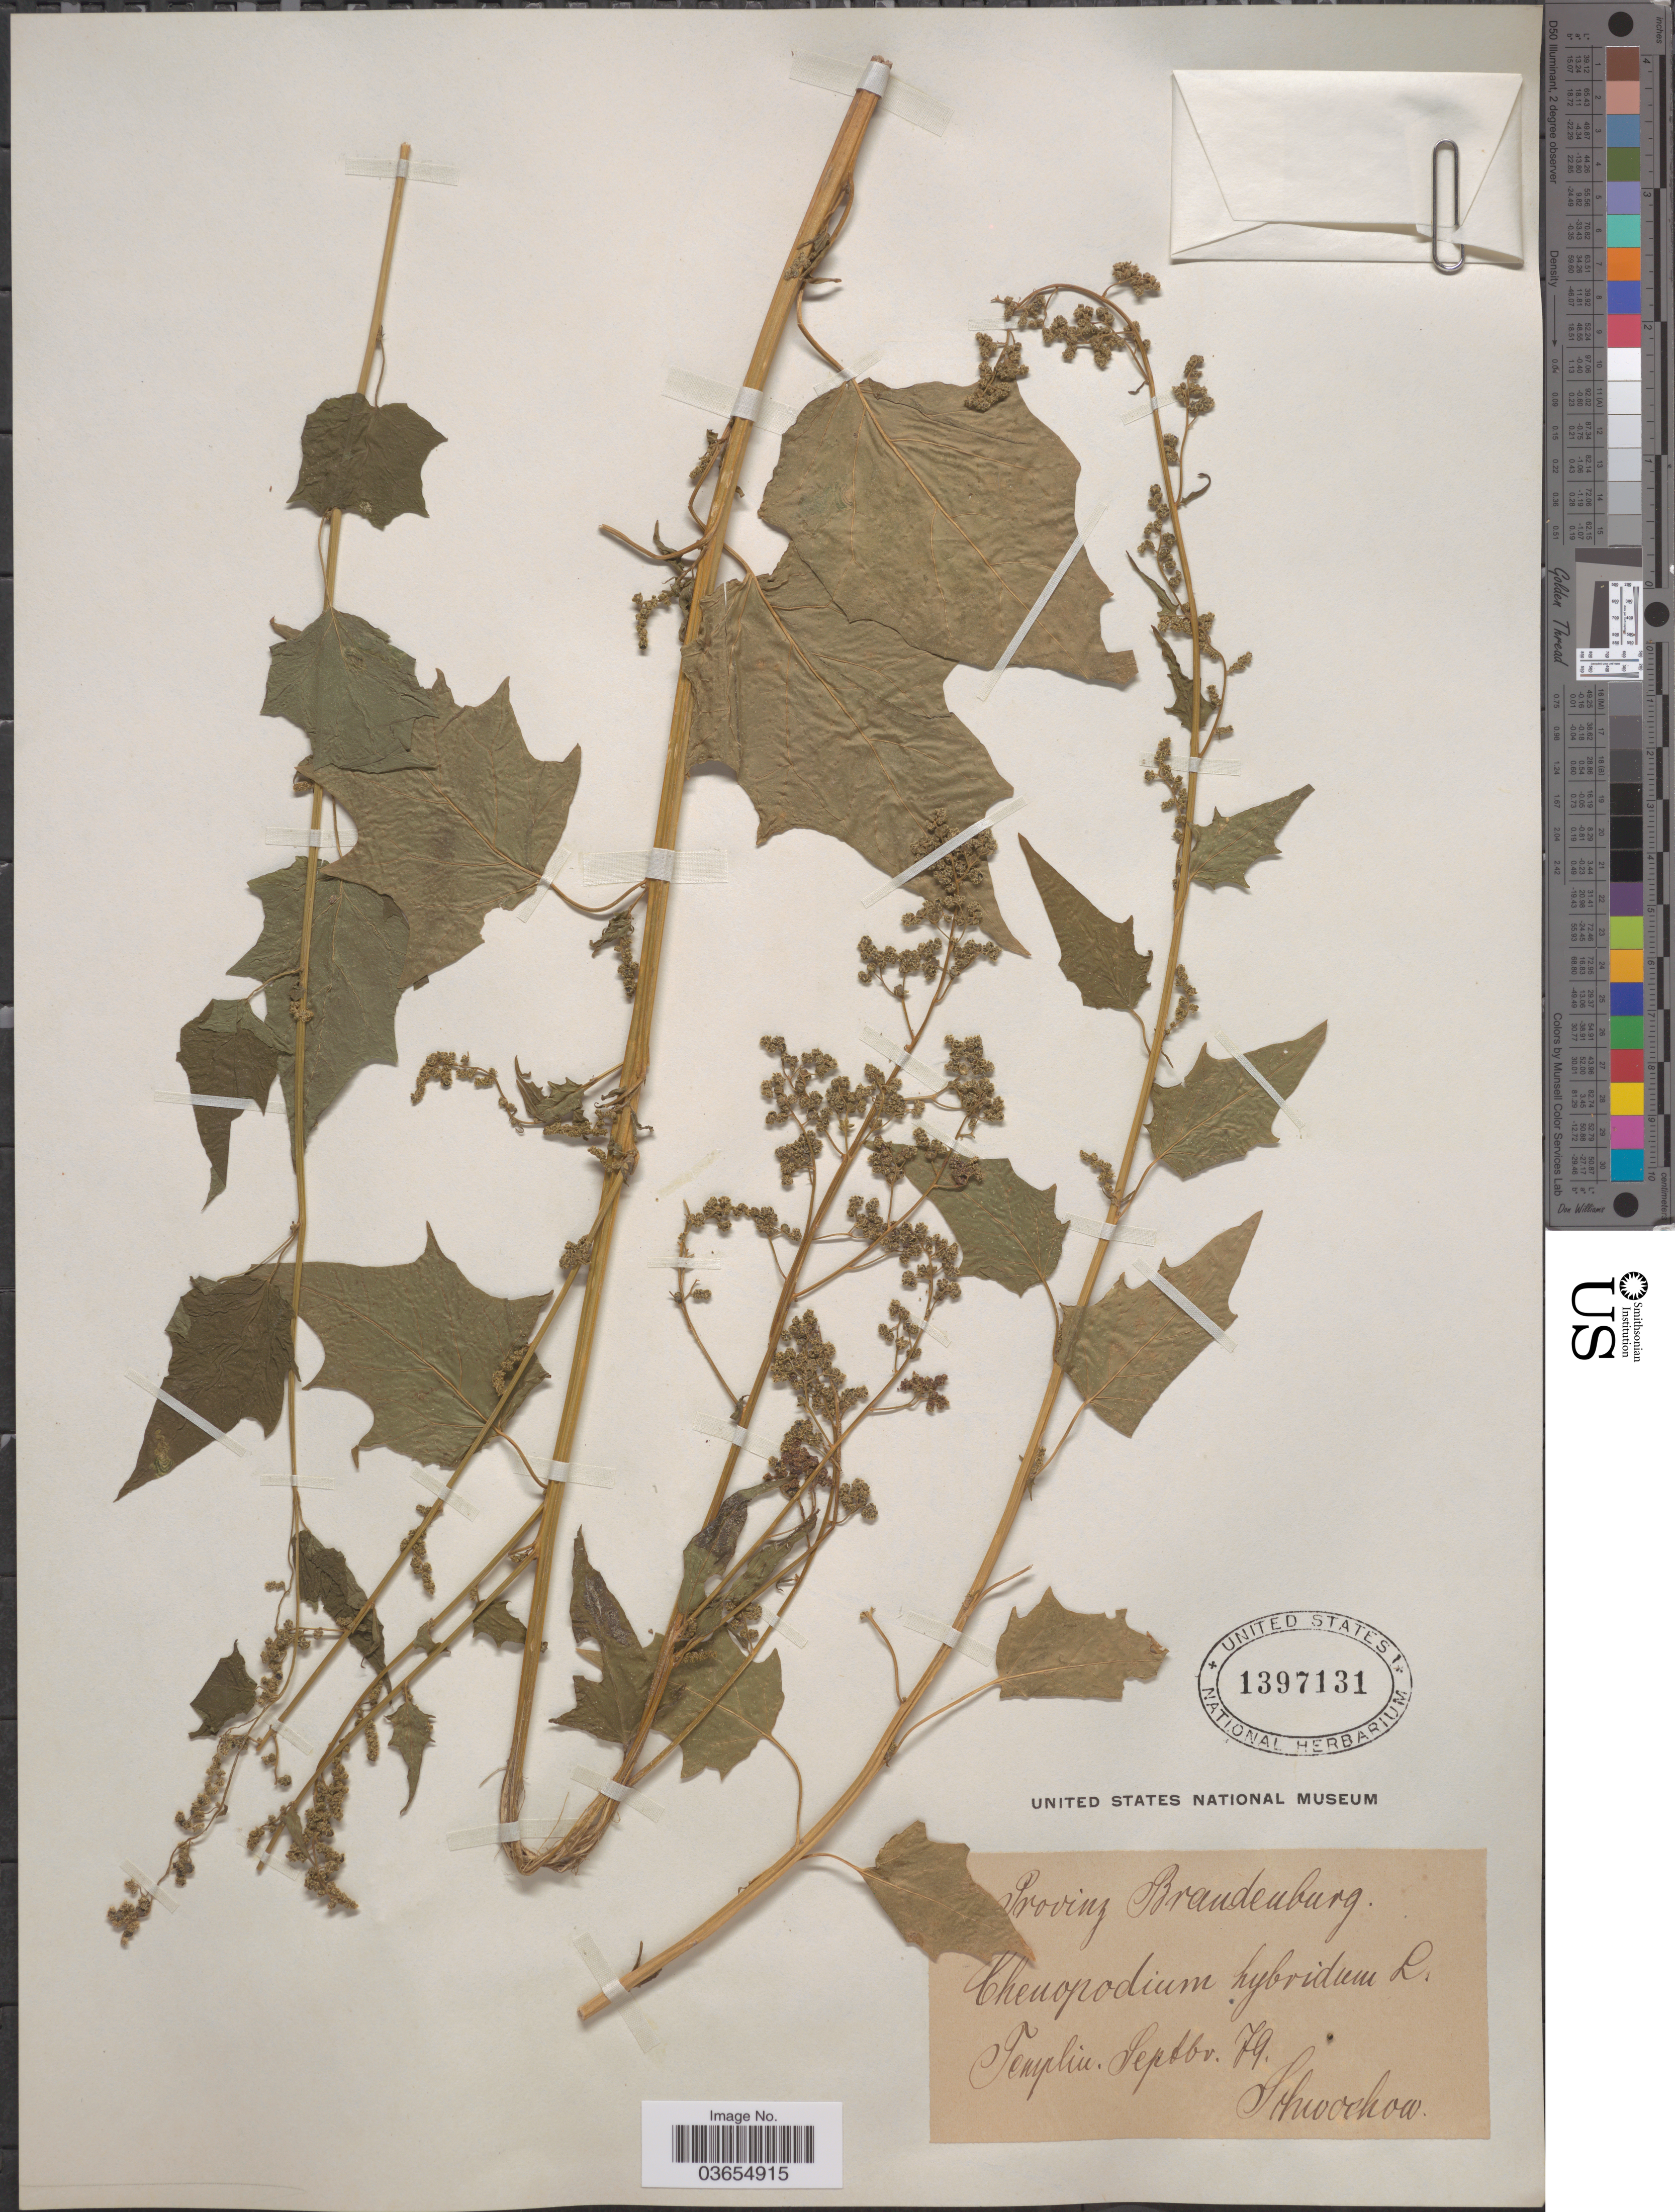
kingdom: Plantae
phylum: Tracheophyta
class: Magnoliopsida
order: Caryophyllales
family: Amaranthaceae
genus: Chenopodium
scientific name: Chenopodium hybridum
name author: L.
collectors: Schwochow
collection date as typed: Transcribed d/m/y: /9/79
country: Germany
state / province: Brandenburg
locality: Templin.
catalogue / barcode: US 1397131